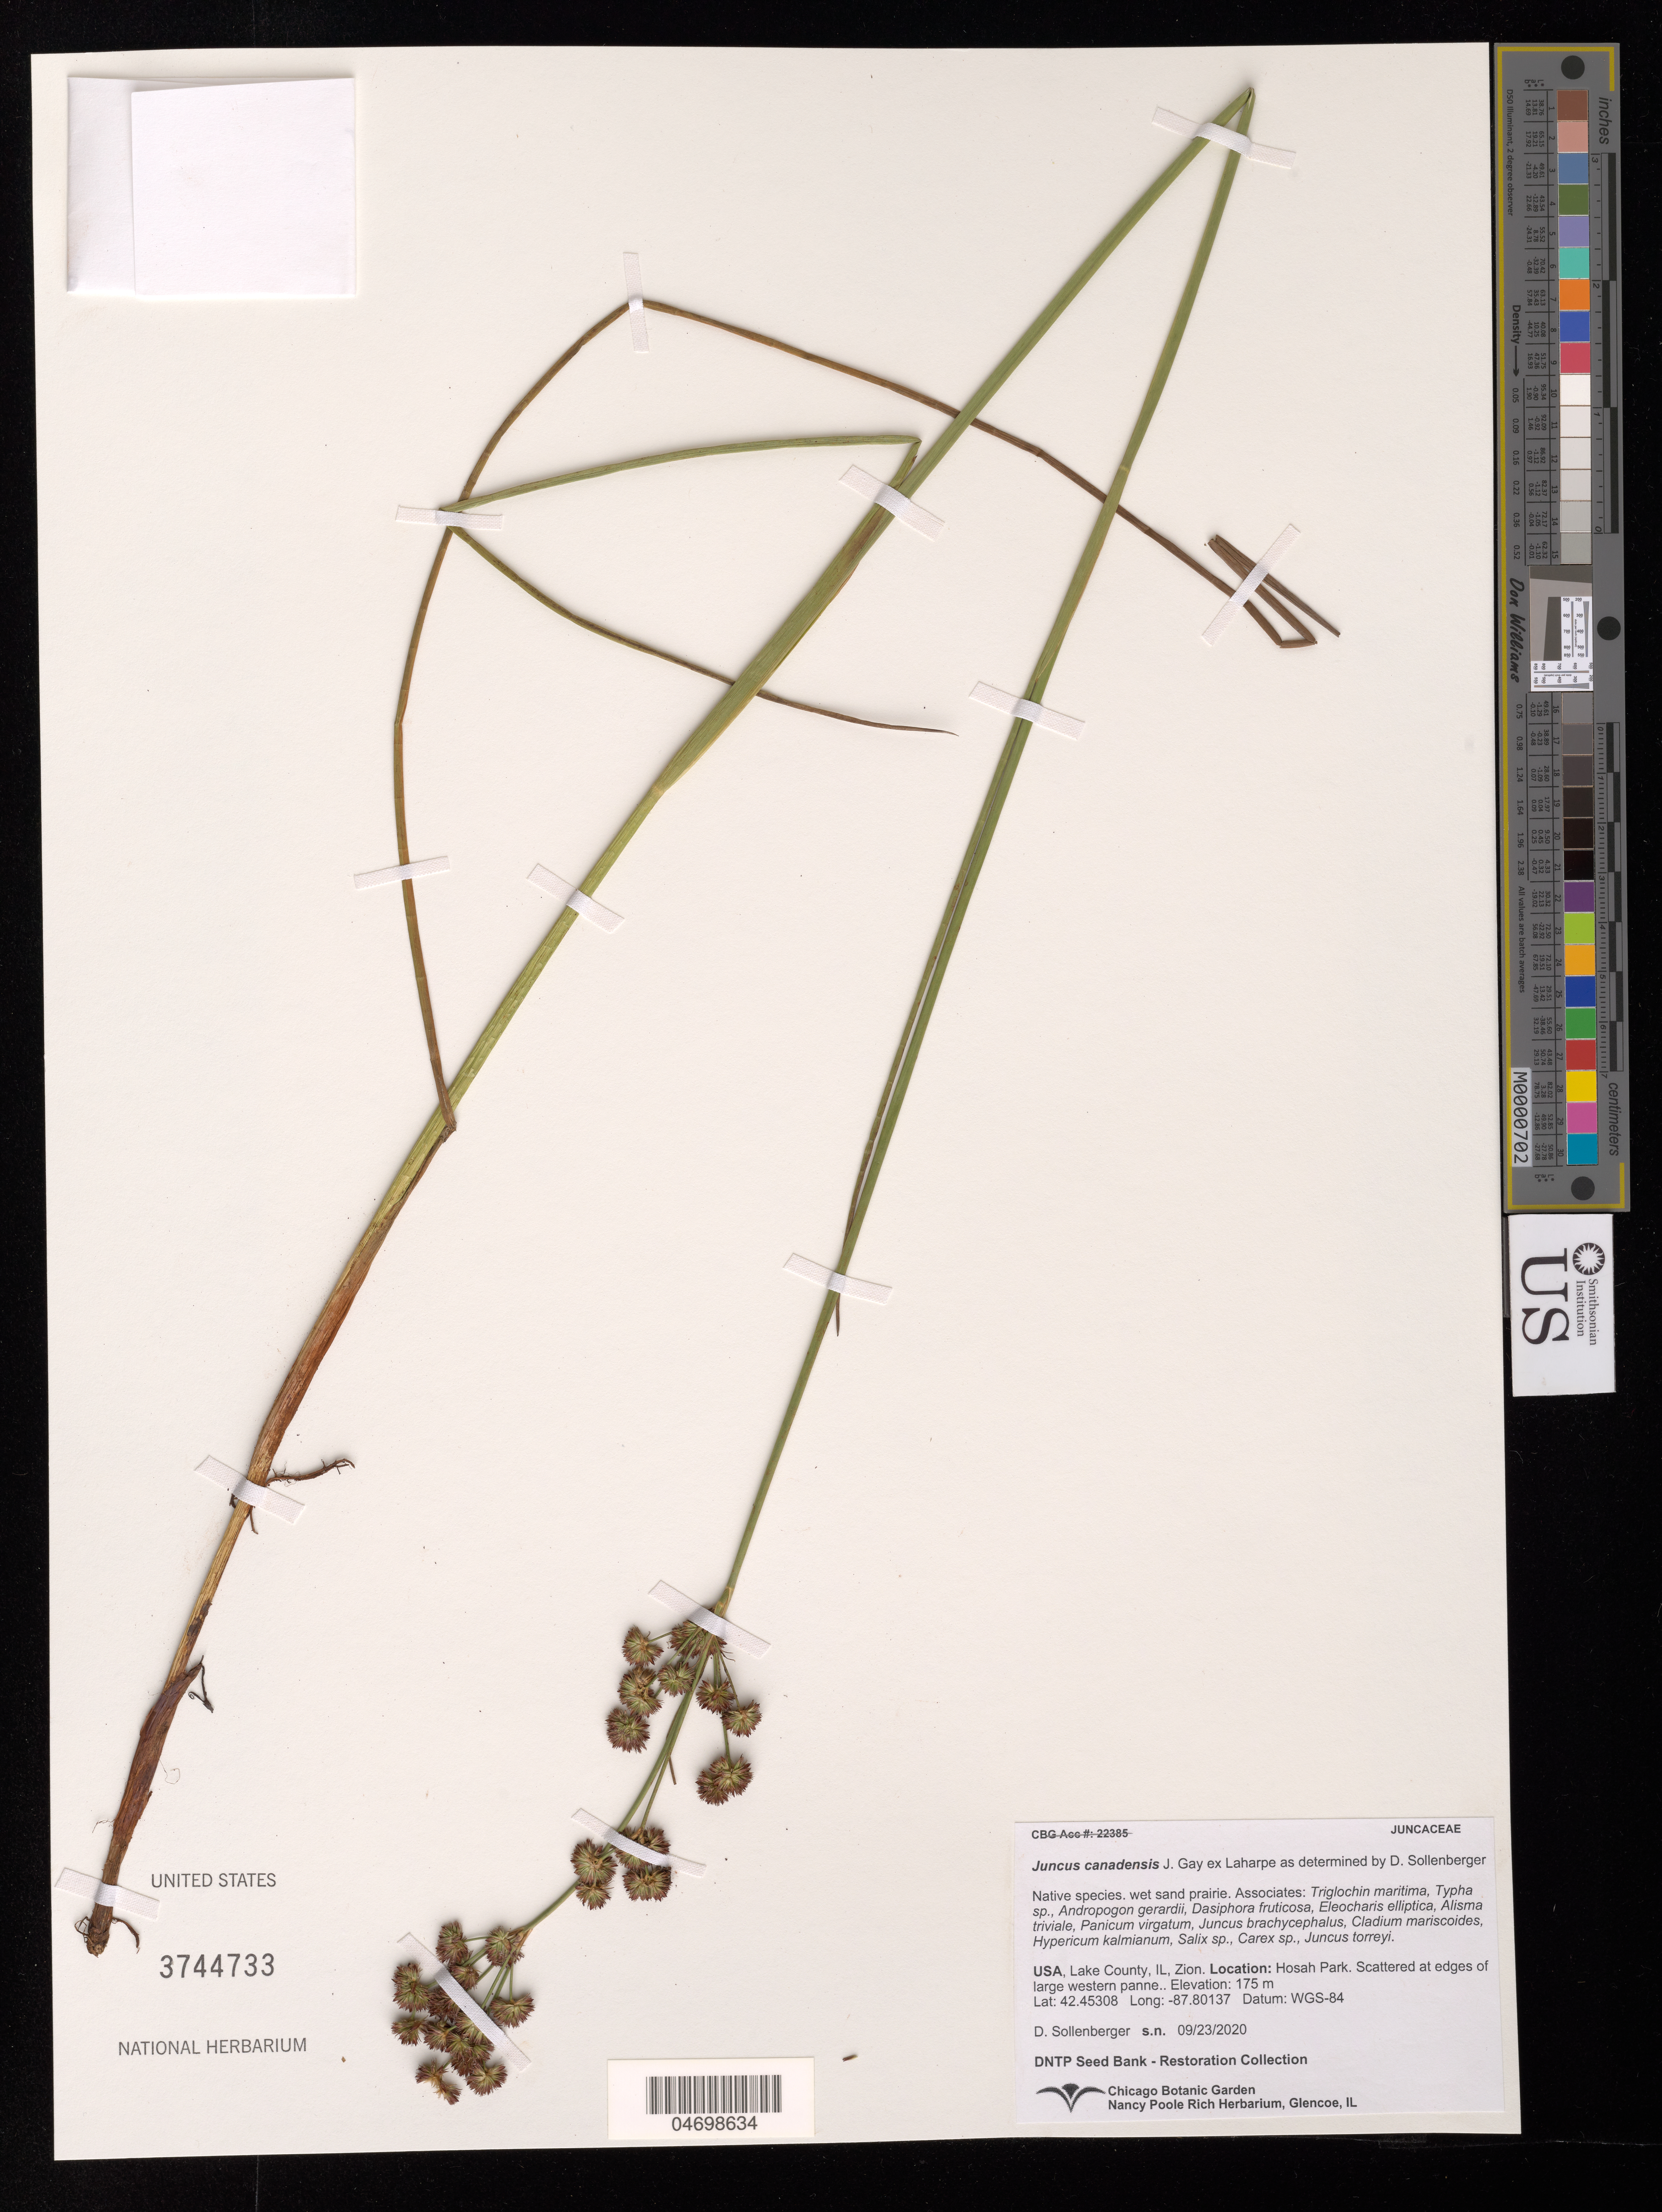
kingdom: Plantae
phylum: Tracheophyta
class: Liliopsida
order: Poales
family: Juncaceae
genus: Juncus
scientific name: Juncus canadensis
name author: J. Gay ex Laharpe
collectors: D. Sollenberger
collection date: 2020-09-23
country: United States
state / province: Illinois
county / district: Lake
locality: Zion. Hosah Park, at edges of large western panne.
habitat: Wet sand prairie. With Typha sp., Salix sp., Carex sp., Juncus torreyi, etc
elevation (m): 175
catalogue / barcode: US 3744733